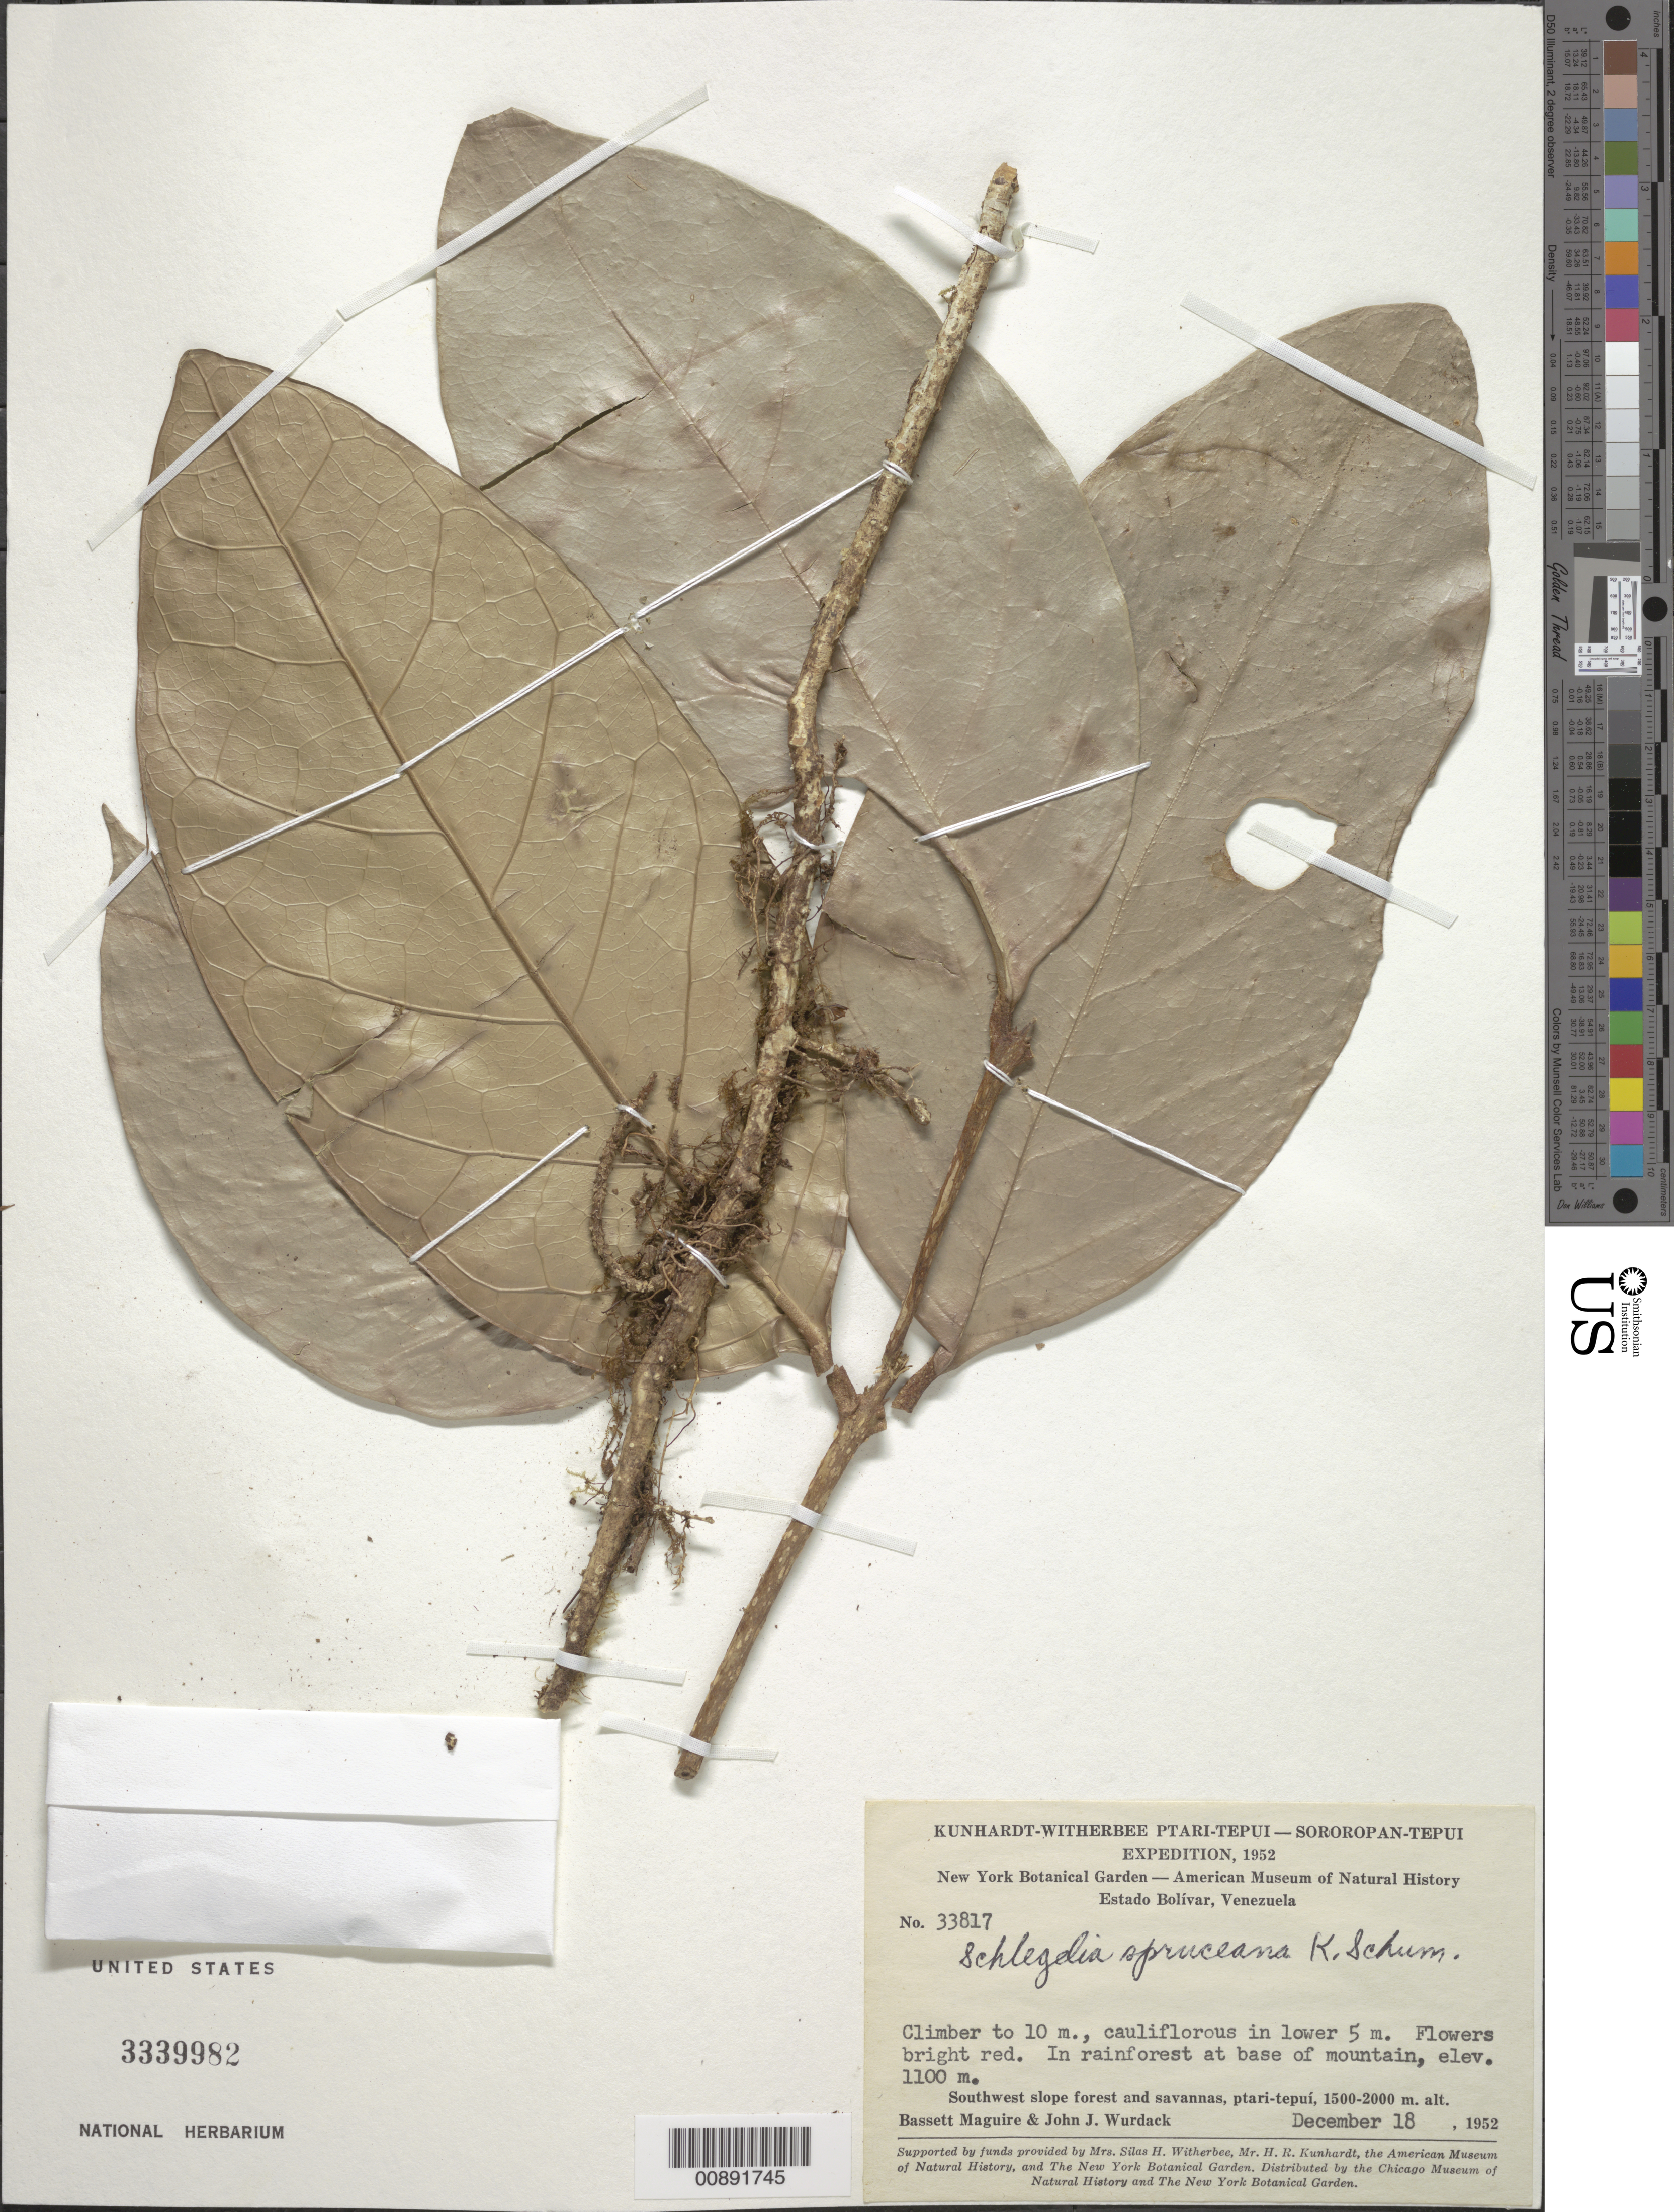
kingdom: Plantae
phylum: Tracheophyta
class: Magnoliopsida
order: Lamiales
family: Schlegeliaceae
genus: Schlegelia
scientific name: Schlegelia spruceana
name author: Bureau & K. Schum.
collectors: B. Maguire & J. J. Wurdack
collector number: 33817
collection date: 1952-12-18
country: Venezuela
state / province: Bolivar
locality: In rainforest at base of mountain. Southwest slope forest and savannas, ptari-tepuí.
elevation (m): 1100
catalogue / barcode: US 3339982